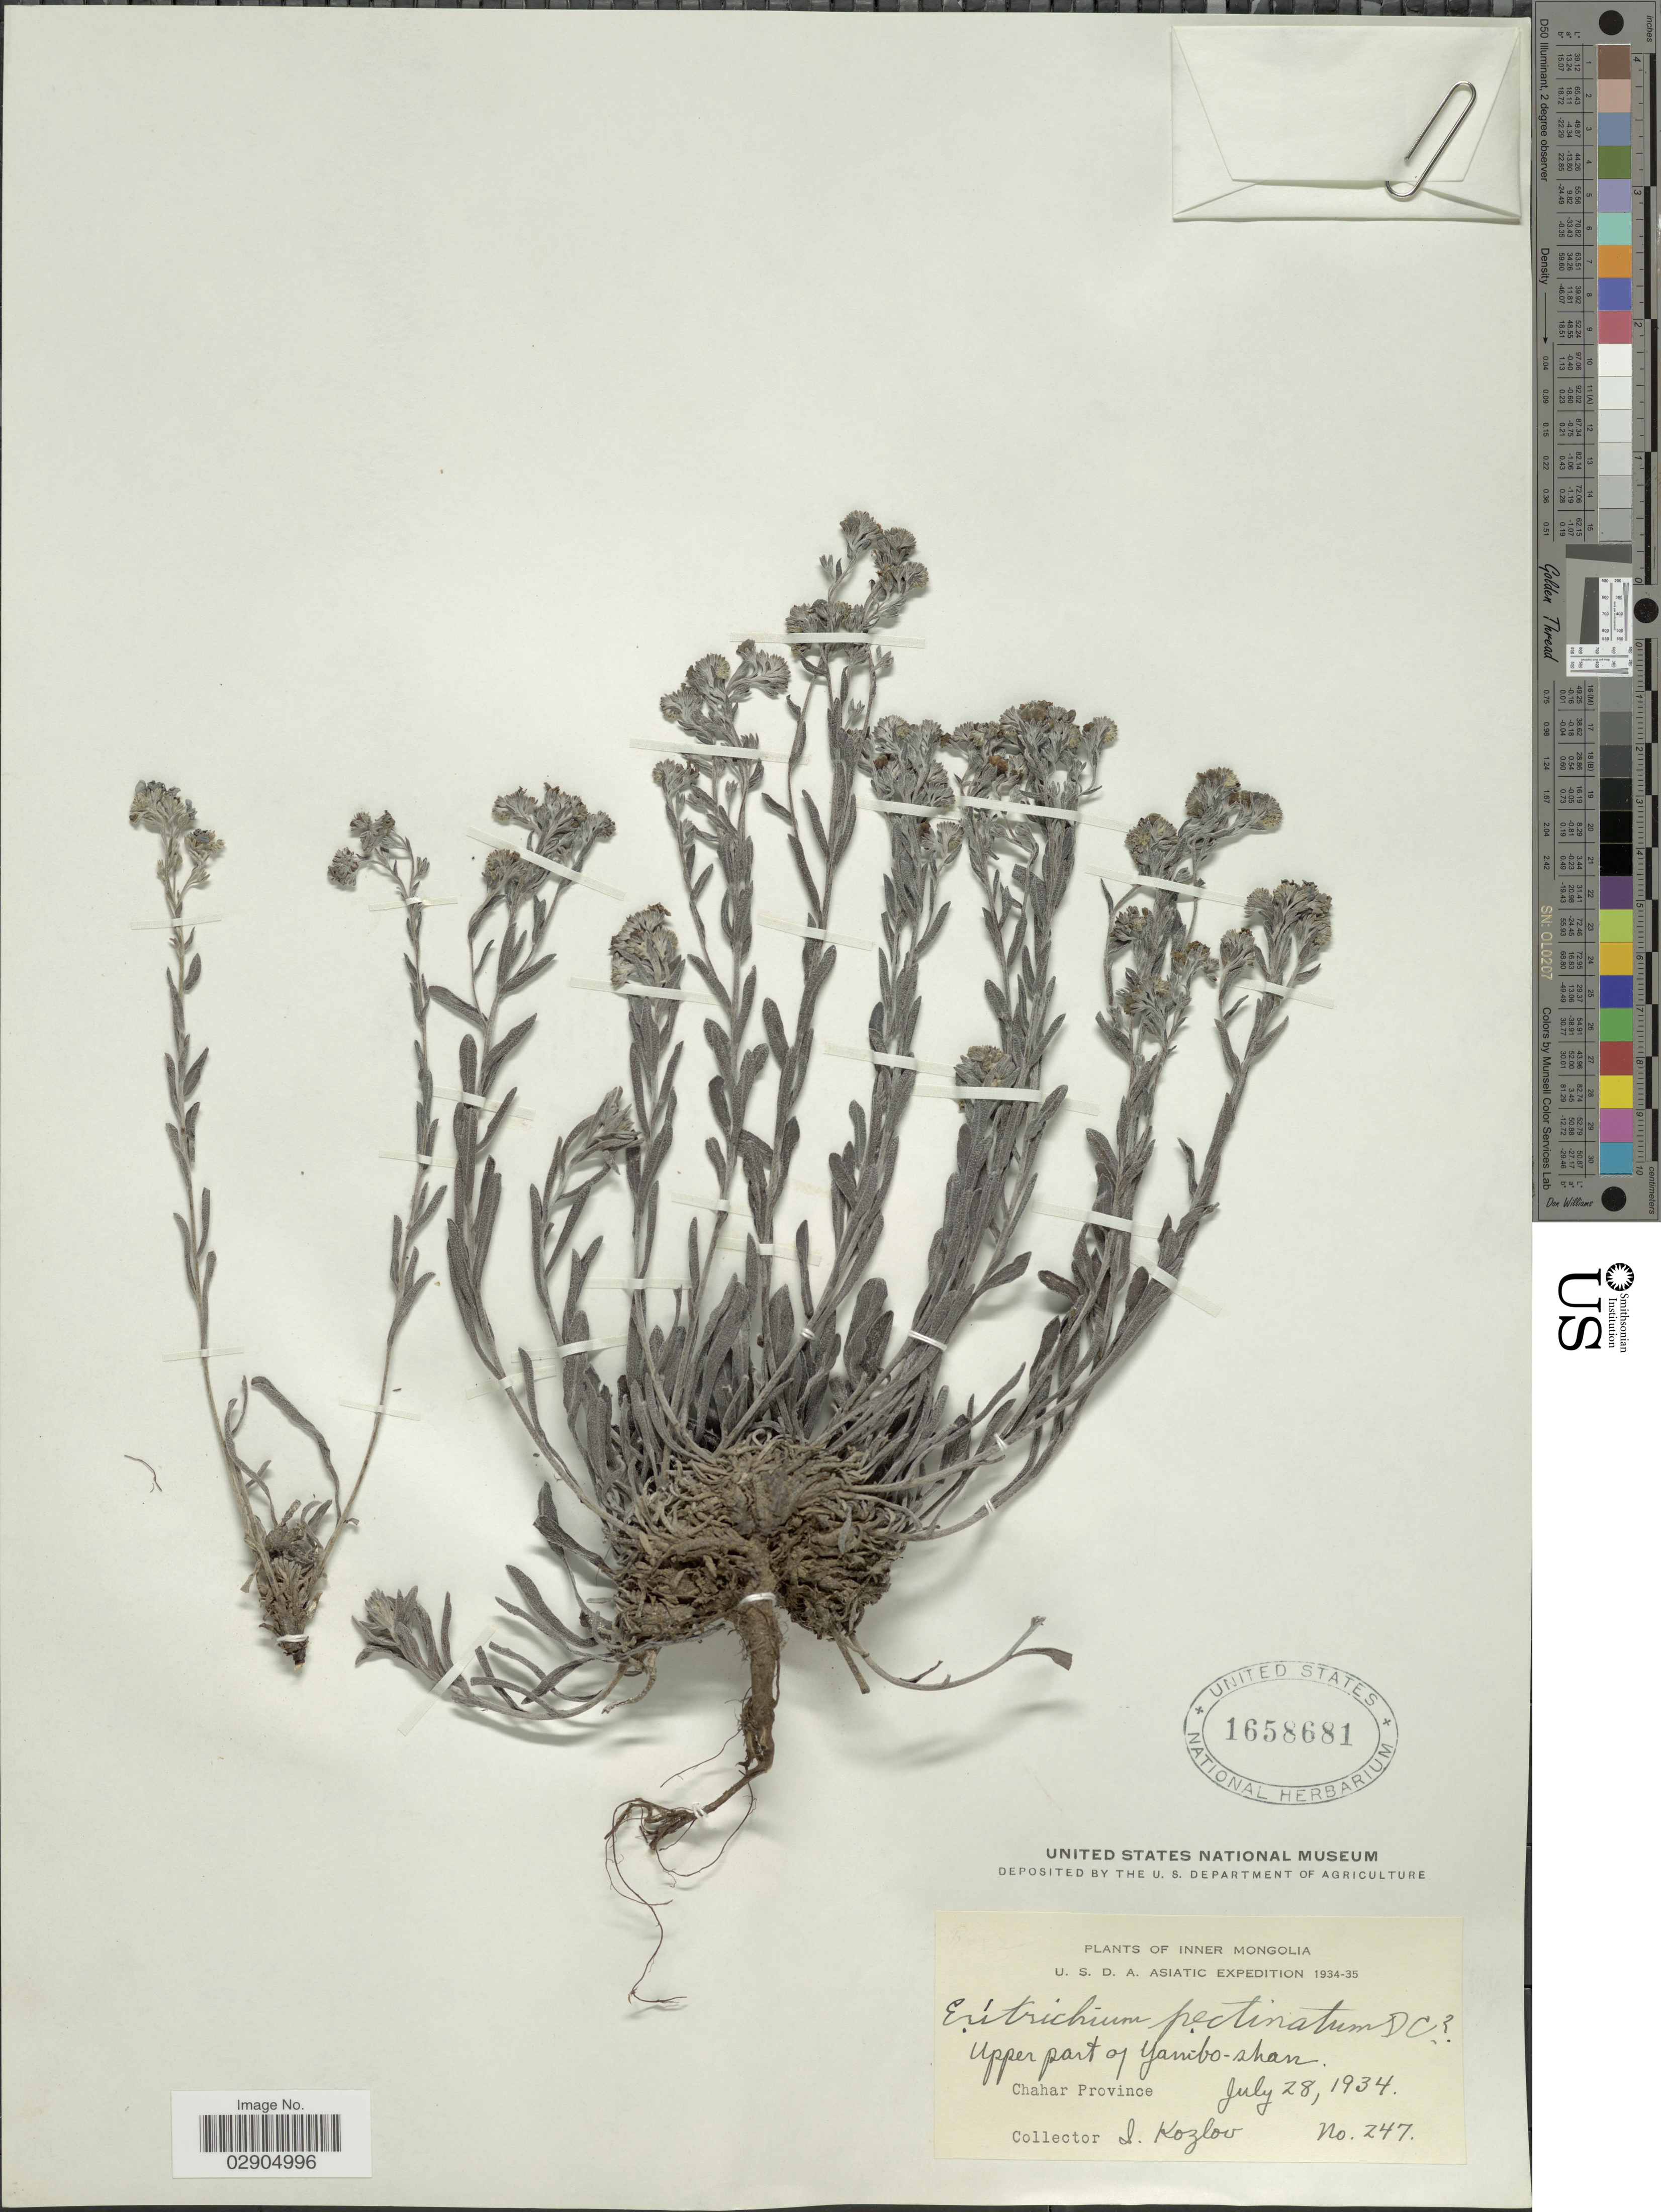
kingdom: Plantae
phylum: Tracheophyta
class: Magnoliopsida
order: Boraginales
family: Boraginaceae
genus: Eritrichium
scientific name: Eritrichium pectinatum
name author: (Pall.) DC.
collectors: I. Kozlov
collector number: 247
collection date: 1934-07-28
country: China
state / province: Nei Monggol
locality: Inner Mongolia. Upper part of Yambo-sharr. [interpreted] Chahar Province.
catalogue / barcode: US 1658681